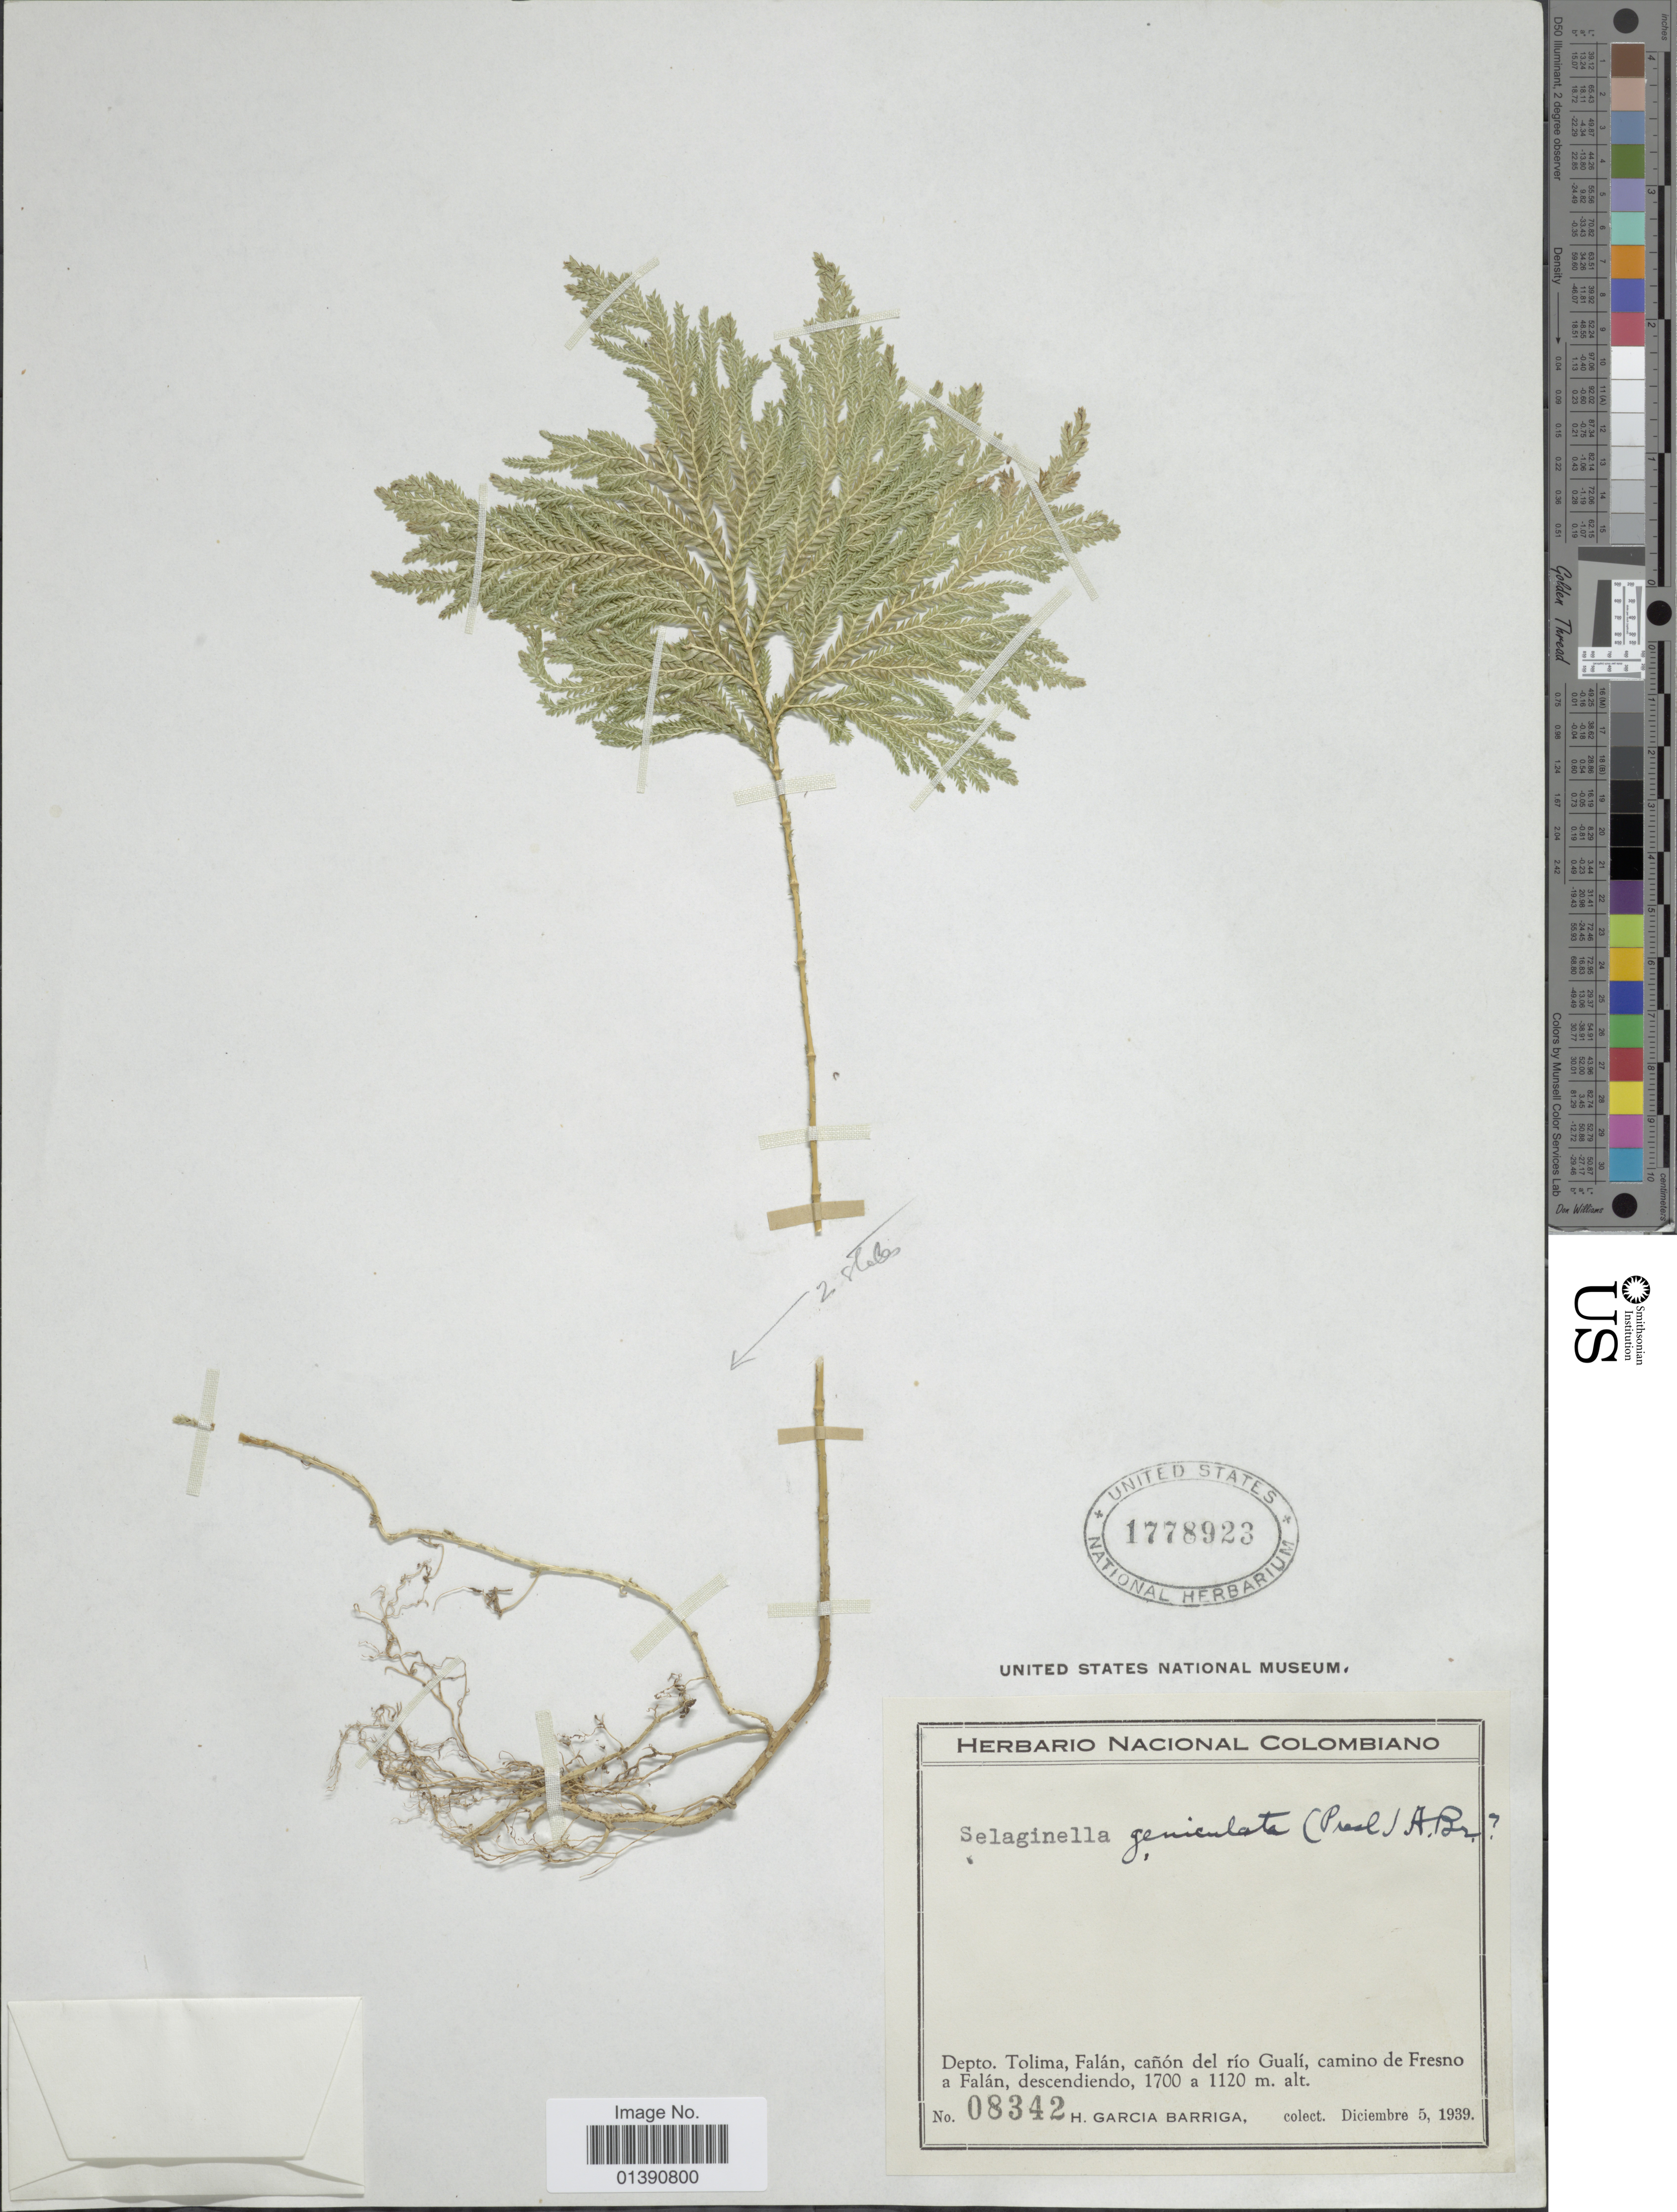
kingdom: Plantae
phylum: Tracheophyta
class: Lycopodiopsida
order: Selaginellales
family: Selaginellaceae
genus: Selaginella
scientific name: Selaginella geniculata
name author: (C. Presl) Spring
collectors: H. García Barriga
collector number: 8342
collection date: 1939-12-05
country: Colombia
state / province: Tolima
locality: Falán, cañon del río Gualí, camino de Fresno a Falán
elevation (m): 1120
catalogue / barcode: US 1778923